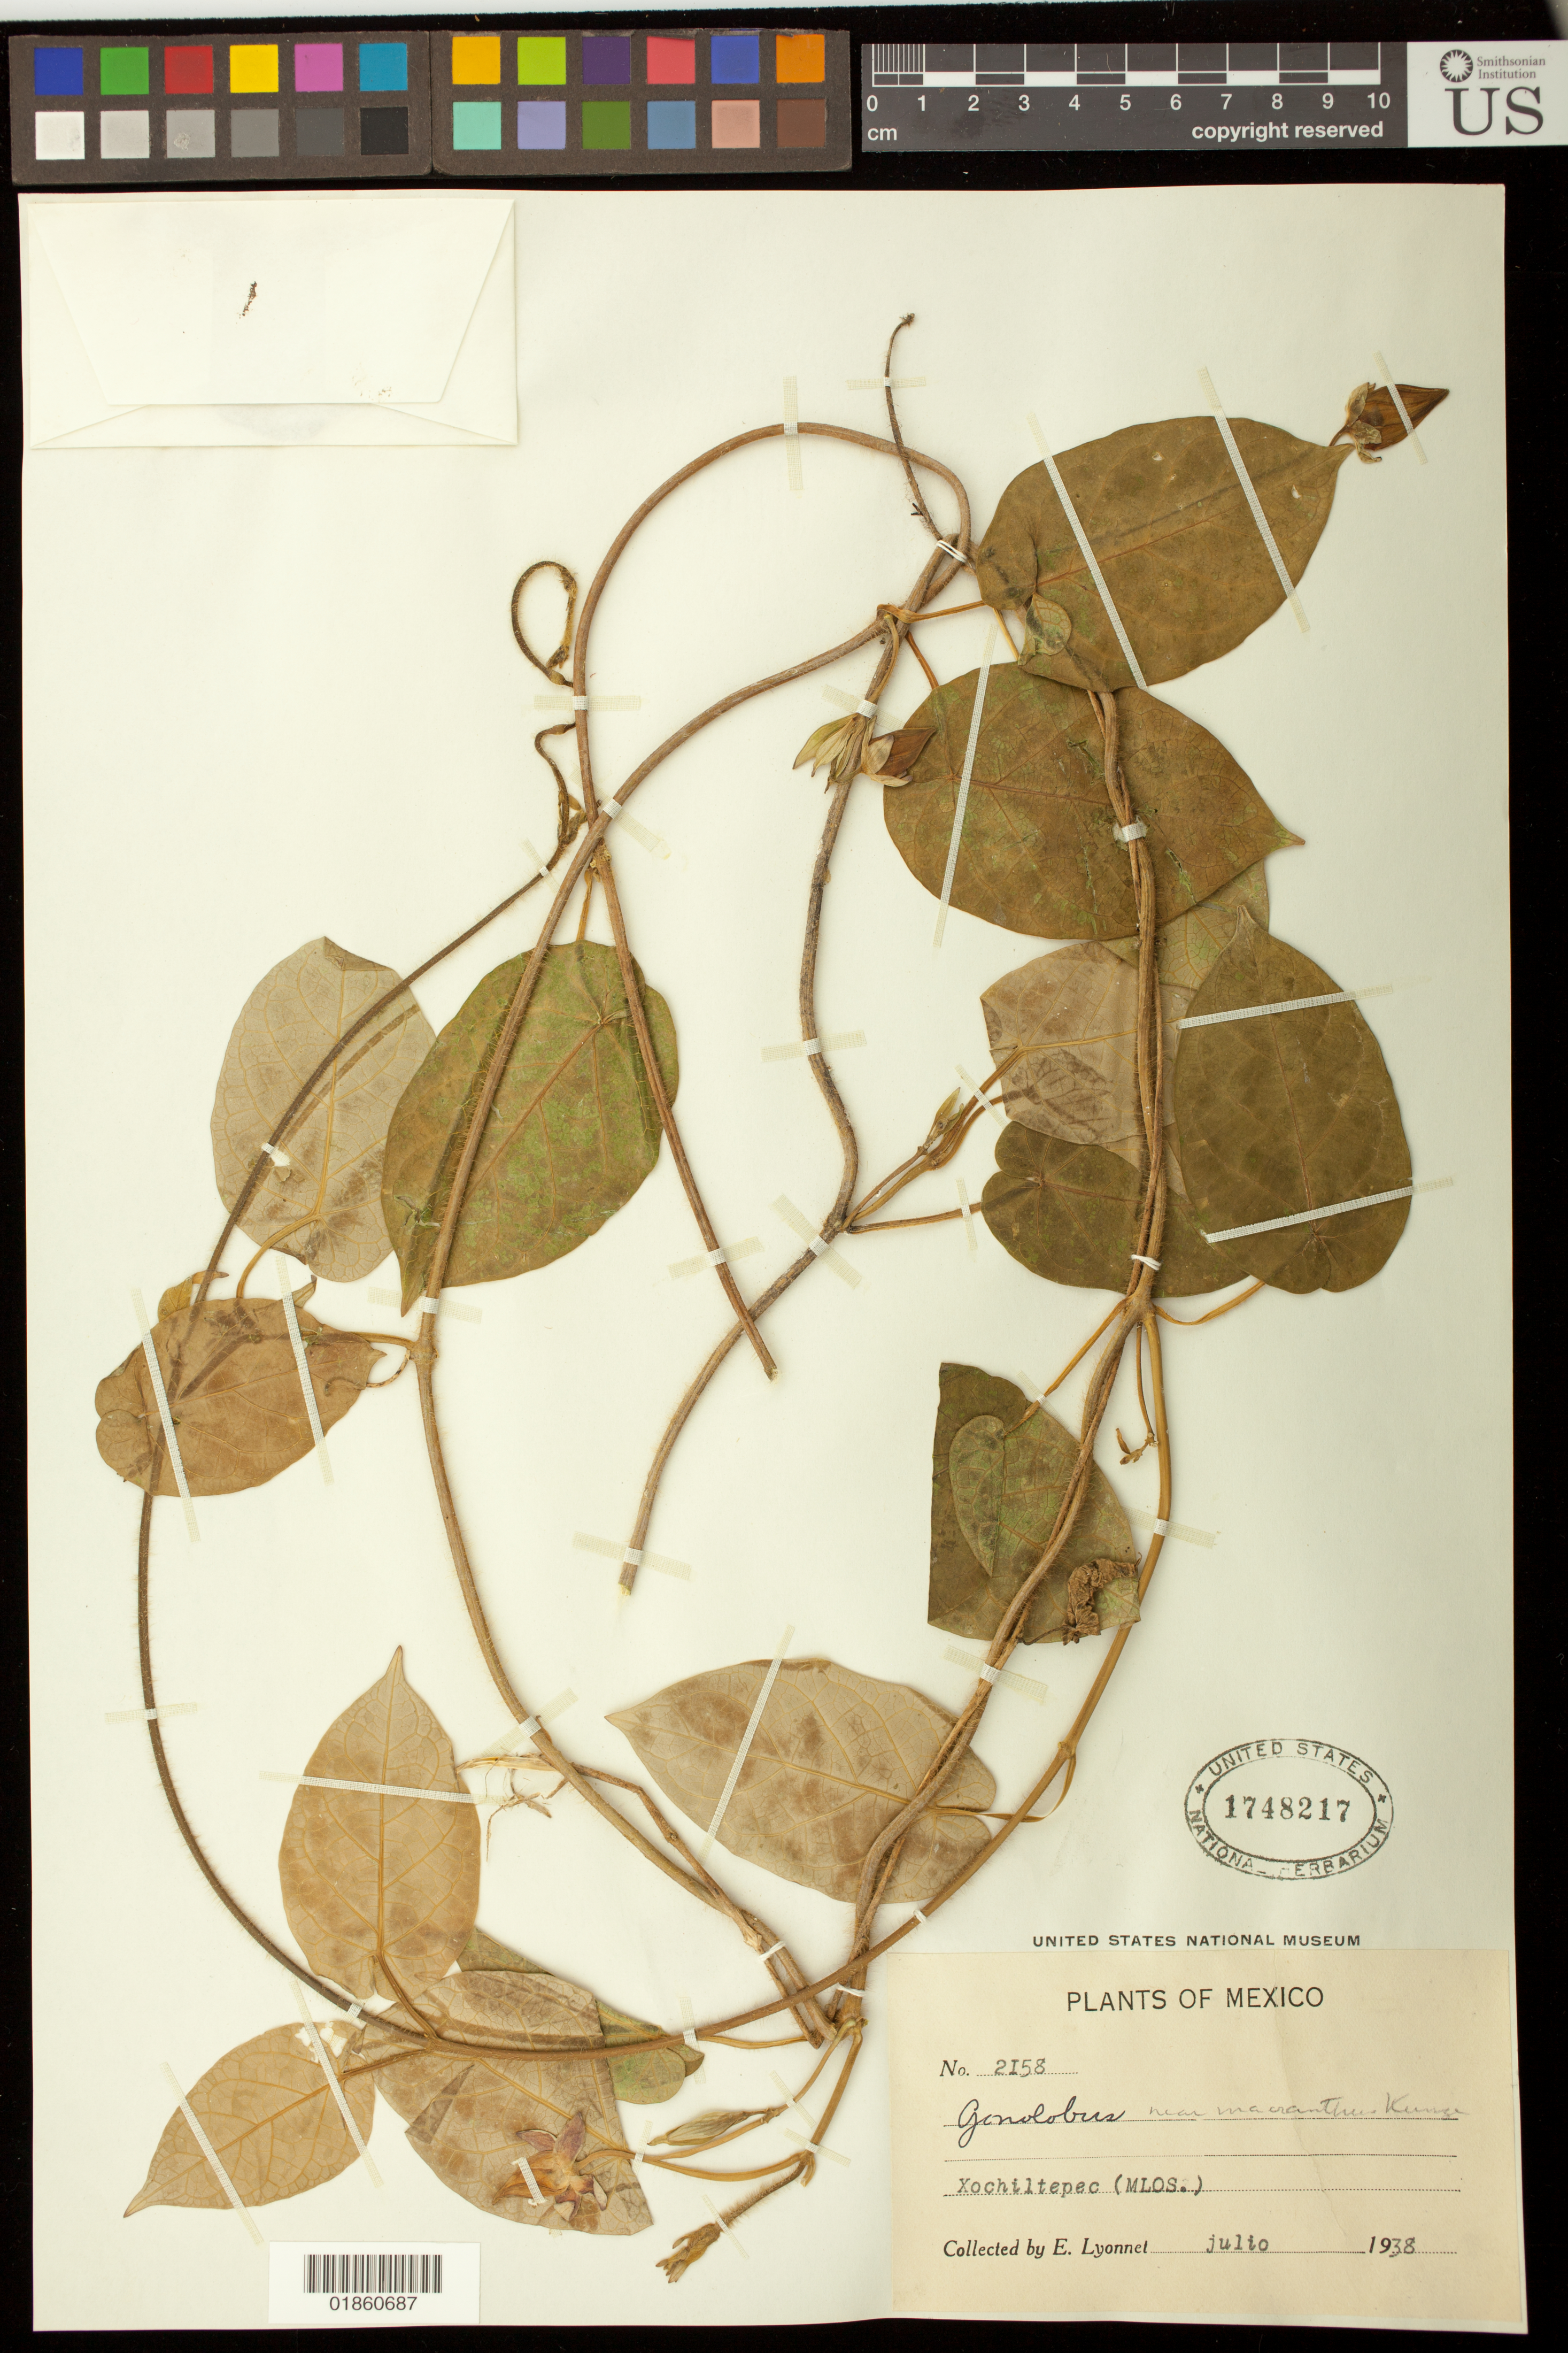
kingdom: Plantae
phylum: Tracheophyta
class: Magnoliopsida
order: Gentianales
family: Apocynaceae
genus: Gonolobus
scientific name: Gonolobus macranthus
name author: Kunze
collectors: Bro. E. Lyonnet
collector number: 2158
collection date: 1938-07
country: Mexico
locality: Xochiltepec (MLOS.)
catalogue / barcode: US 1748217